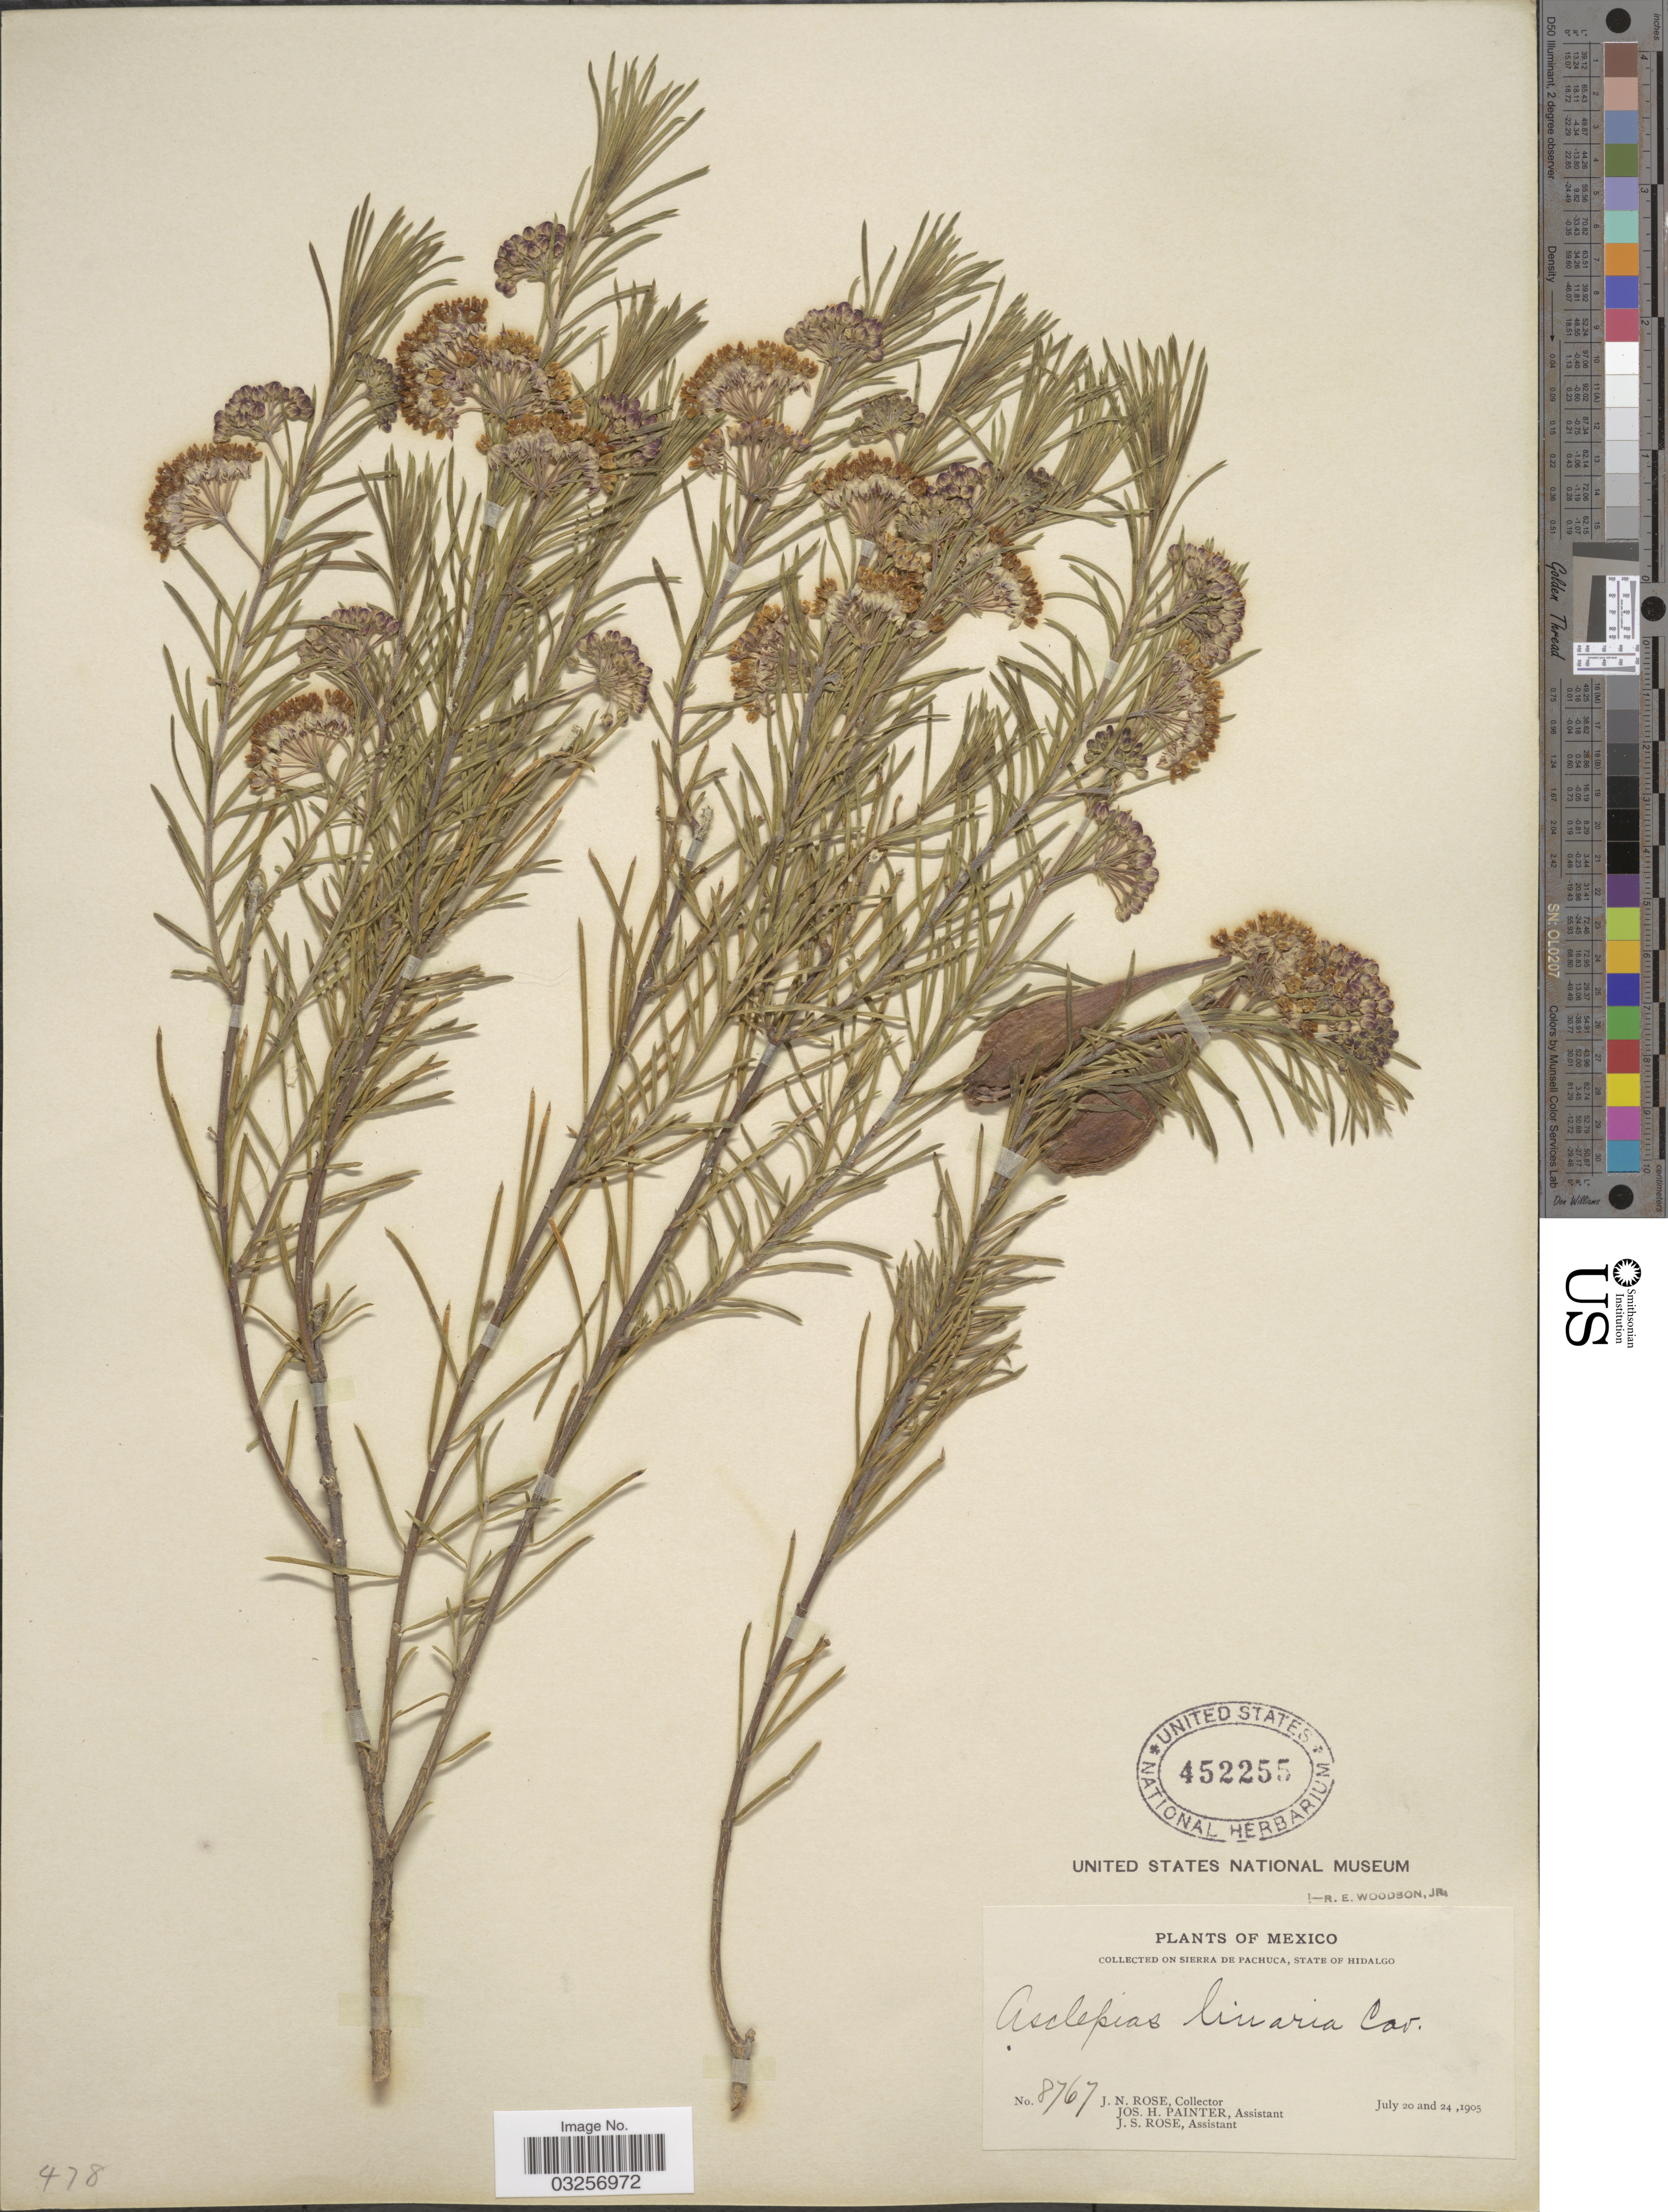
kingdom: Plantae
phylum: Tracheophyta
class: Magnoliopsida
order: Gentianales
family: Apocynaceae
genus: Asclepias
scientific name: Asclepias linaria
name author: Cav.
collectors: J. N. Rose, J. H. Painter & J. S. Rose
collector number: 8767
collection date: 1905-07-20/1905-07-24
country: Mexico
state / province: Hidalgo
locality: Sierra de Pachuca.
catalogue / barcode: US 452255